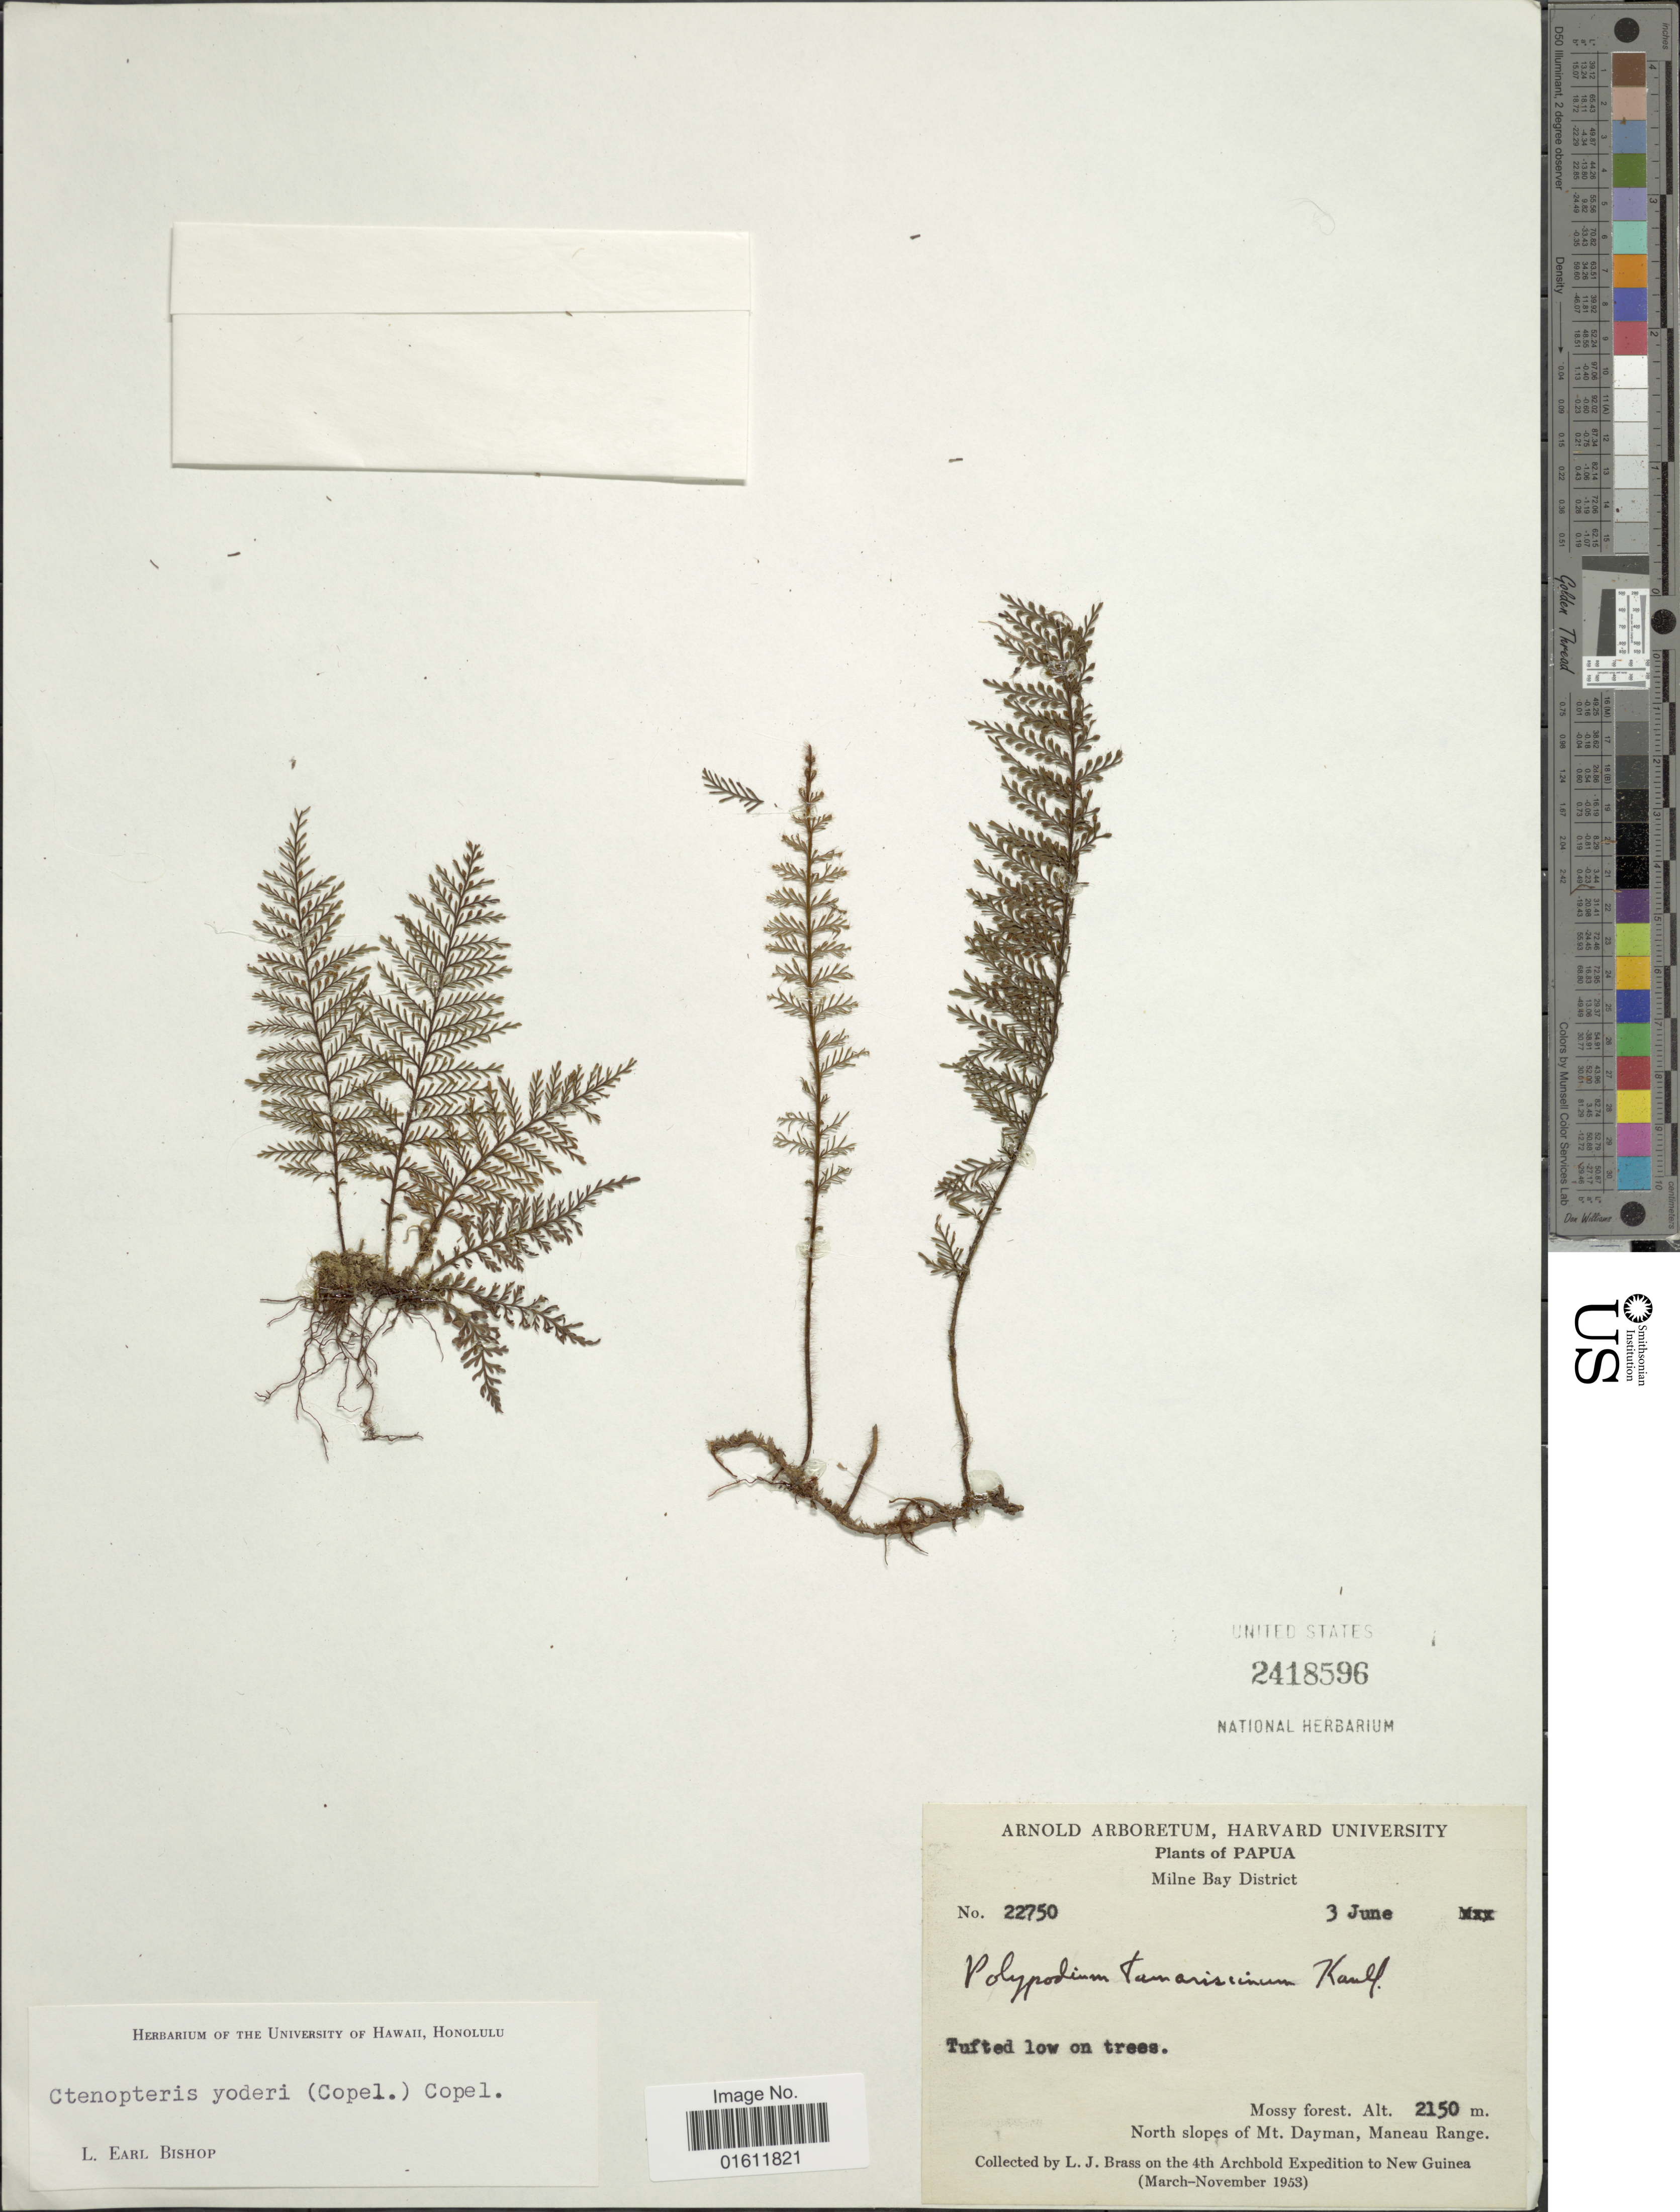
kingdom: Plantae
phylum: Tracheophyta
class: Polypodiopsida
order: Polypodiales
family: Polypodiaceae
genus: Themelium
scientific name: Themelium yoderi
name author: (Copel.) Parris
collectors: L. J. Brass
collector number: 22750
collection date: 1953-06-03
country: Papua New Guinea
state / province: Milne Bay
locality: North slopes of Mt. Dayman, Maneau Range.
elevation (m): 2150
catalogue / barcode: US 2418596